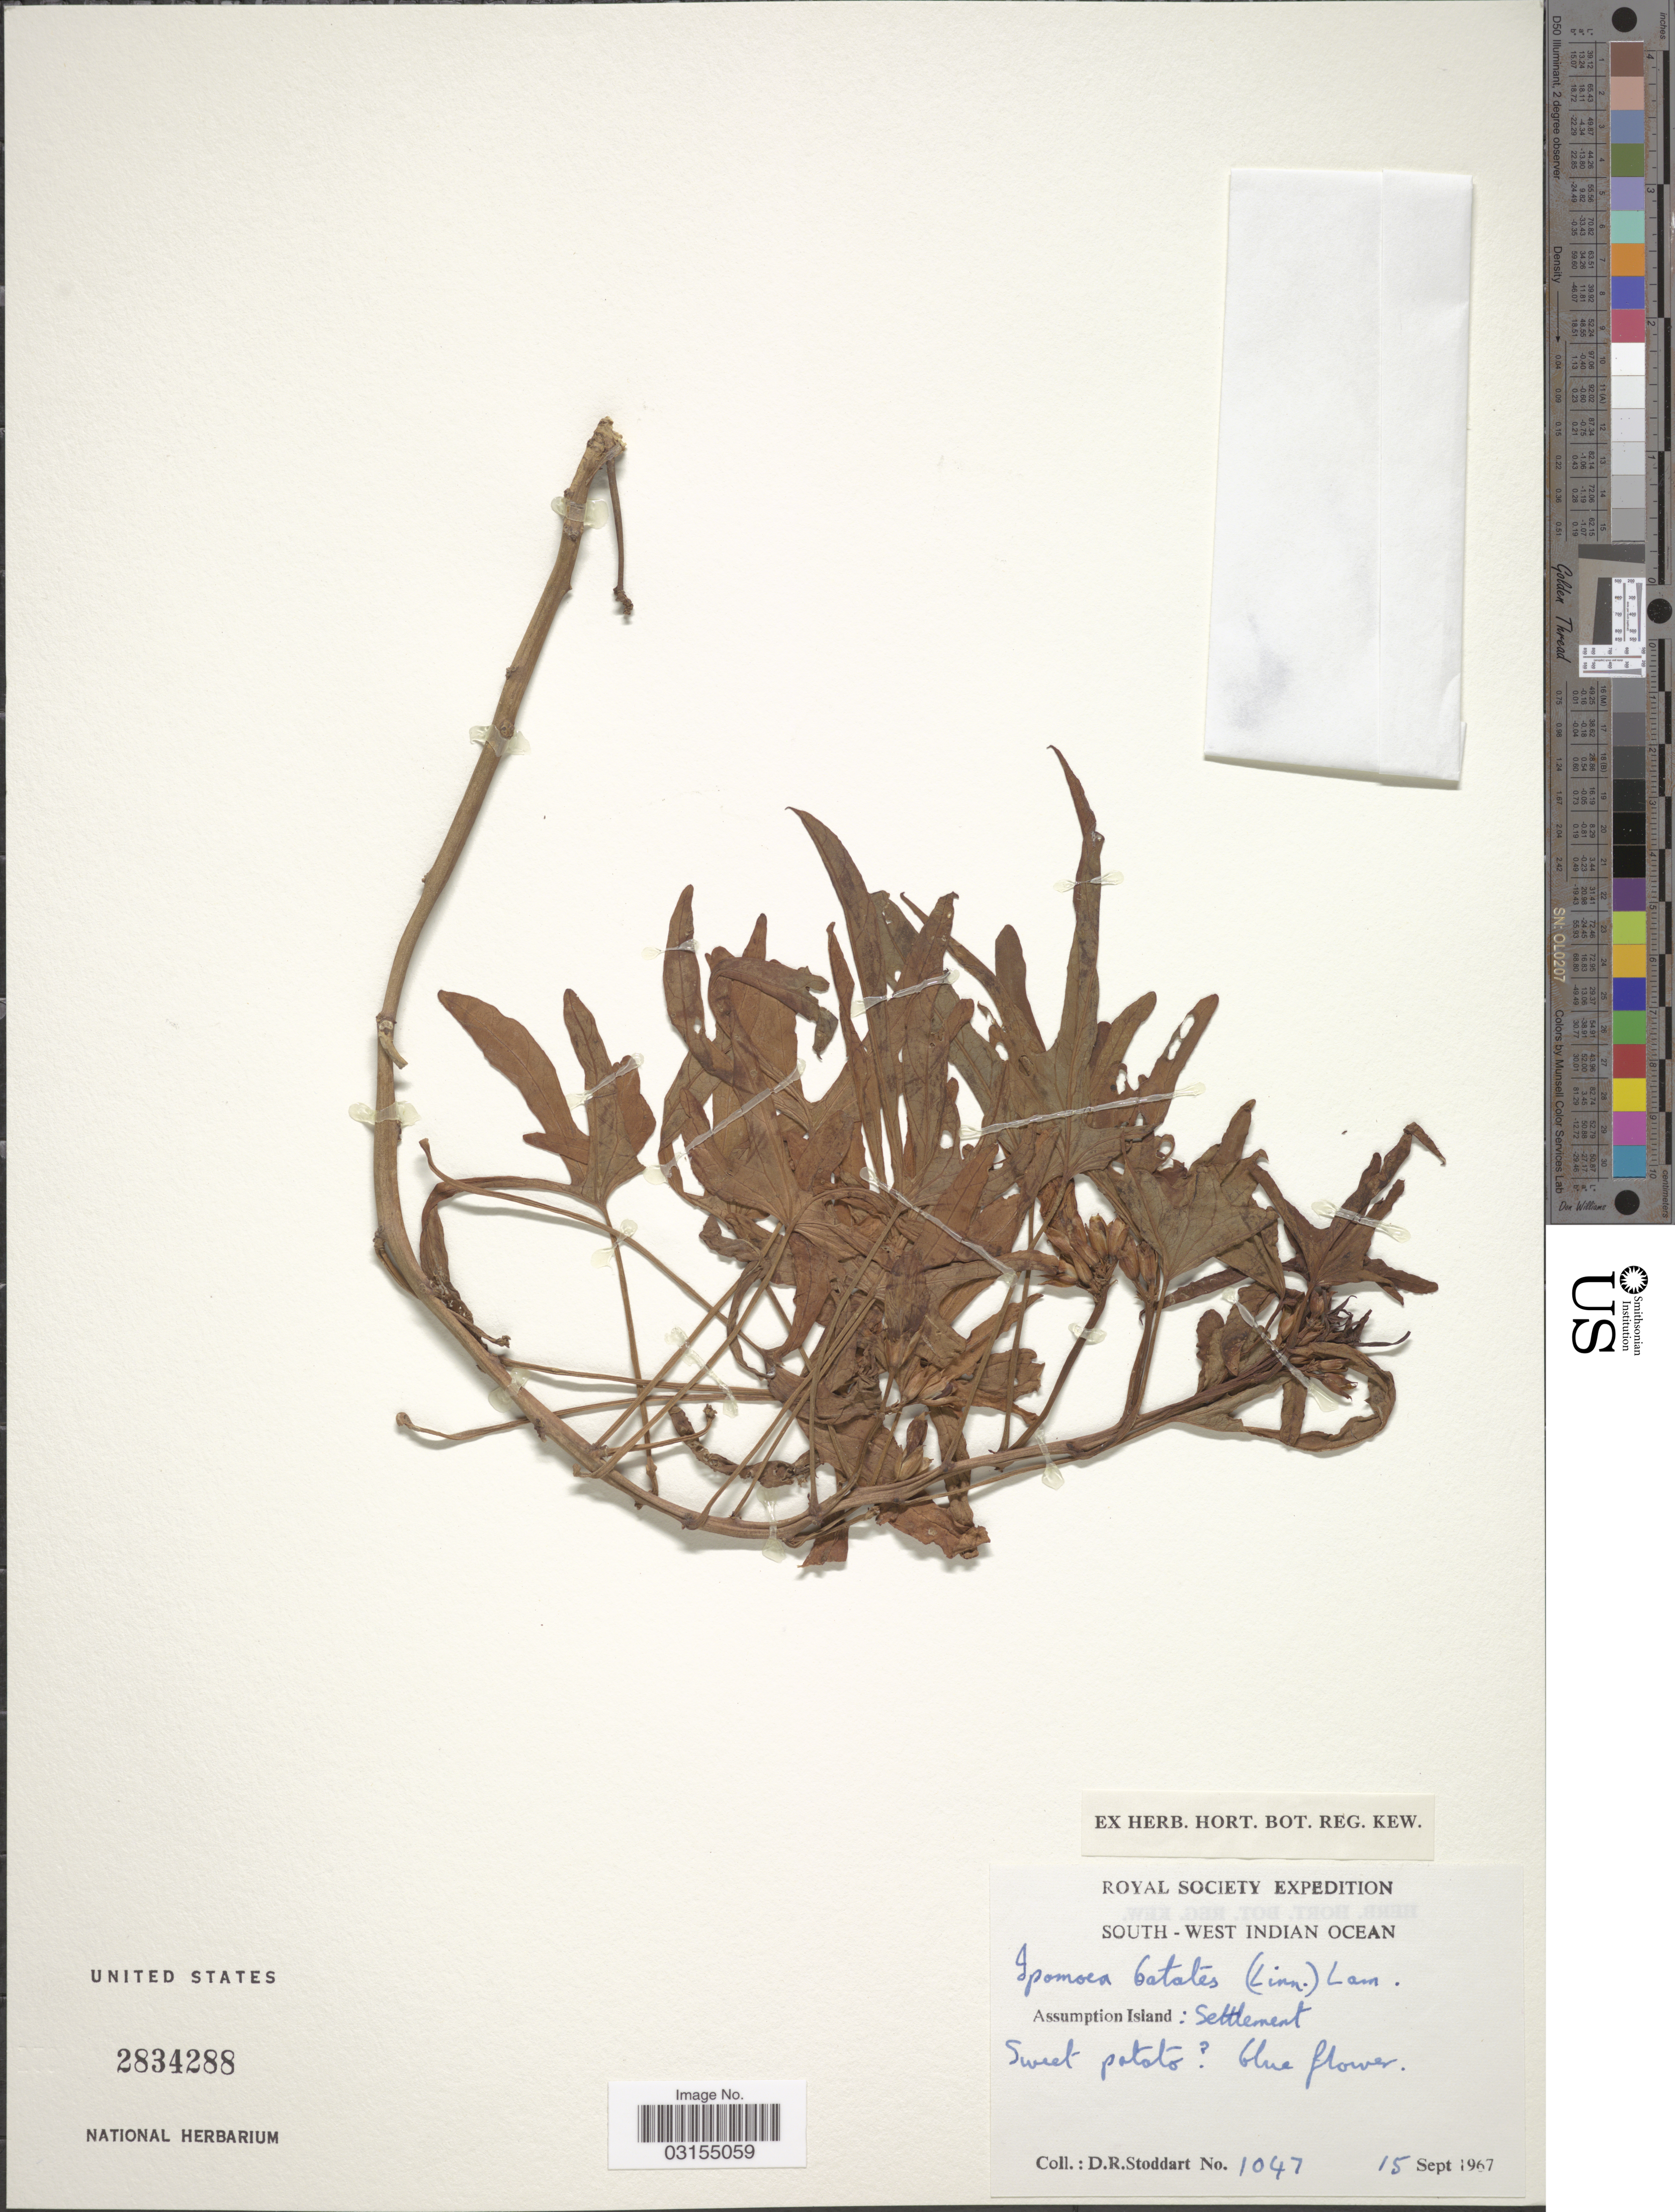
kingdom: Plantae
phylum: Tracheophyta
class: Magnoliopsida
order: Solanales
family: Convolvulaceae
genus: Ipomoea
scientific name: Ipomoea batatas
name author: (L.) Lam.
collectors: D. R. Stoddart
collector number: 1047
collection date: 1967-09-15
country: Seychelles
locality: South-West Indian Ocean. Assumption Island: Settlement.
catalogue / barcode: US 2834288